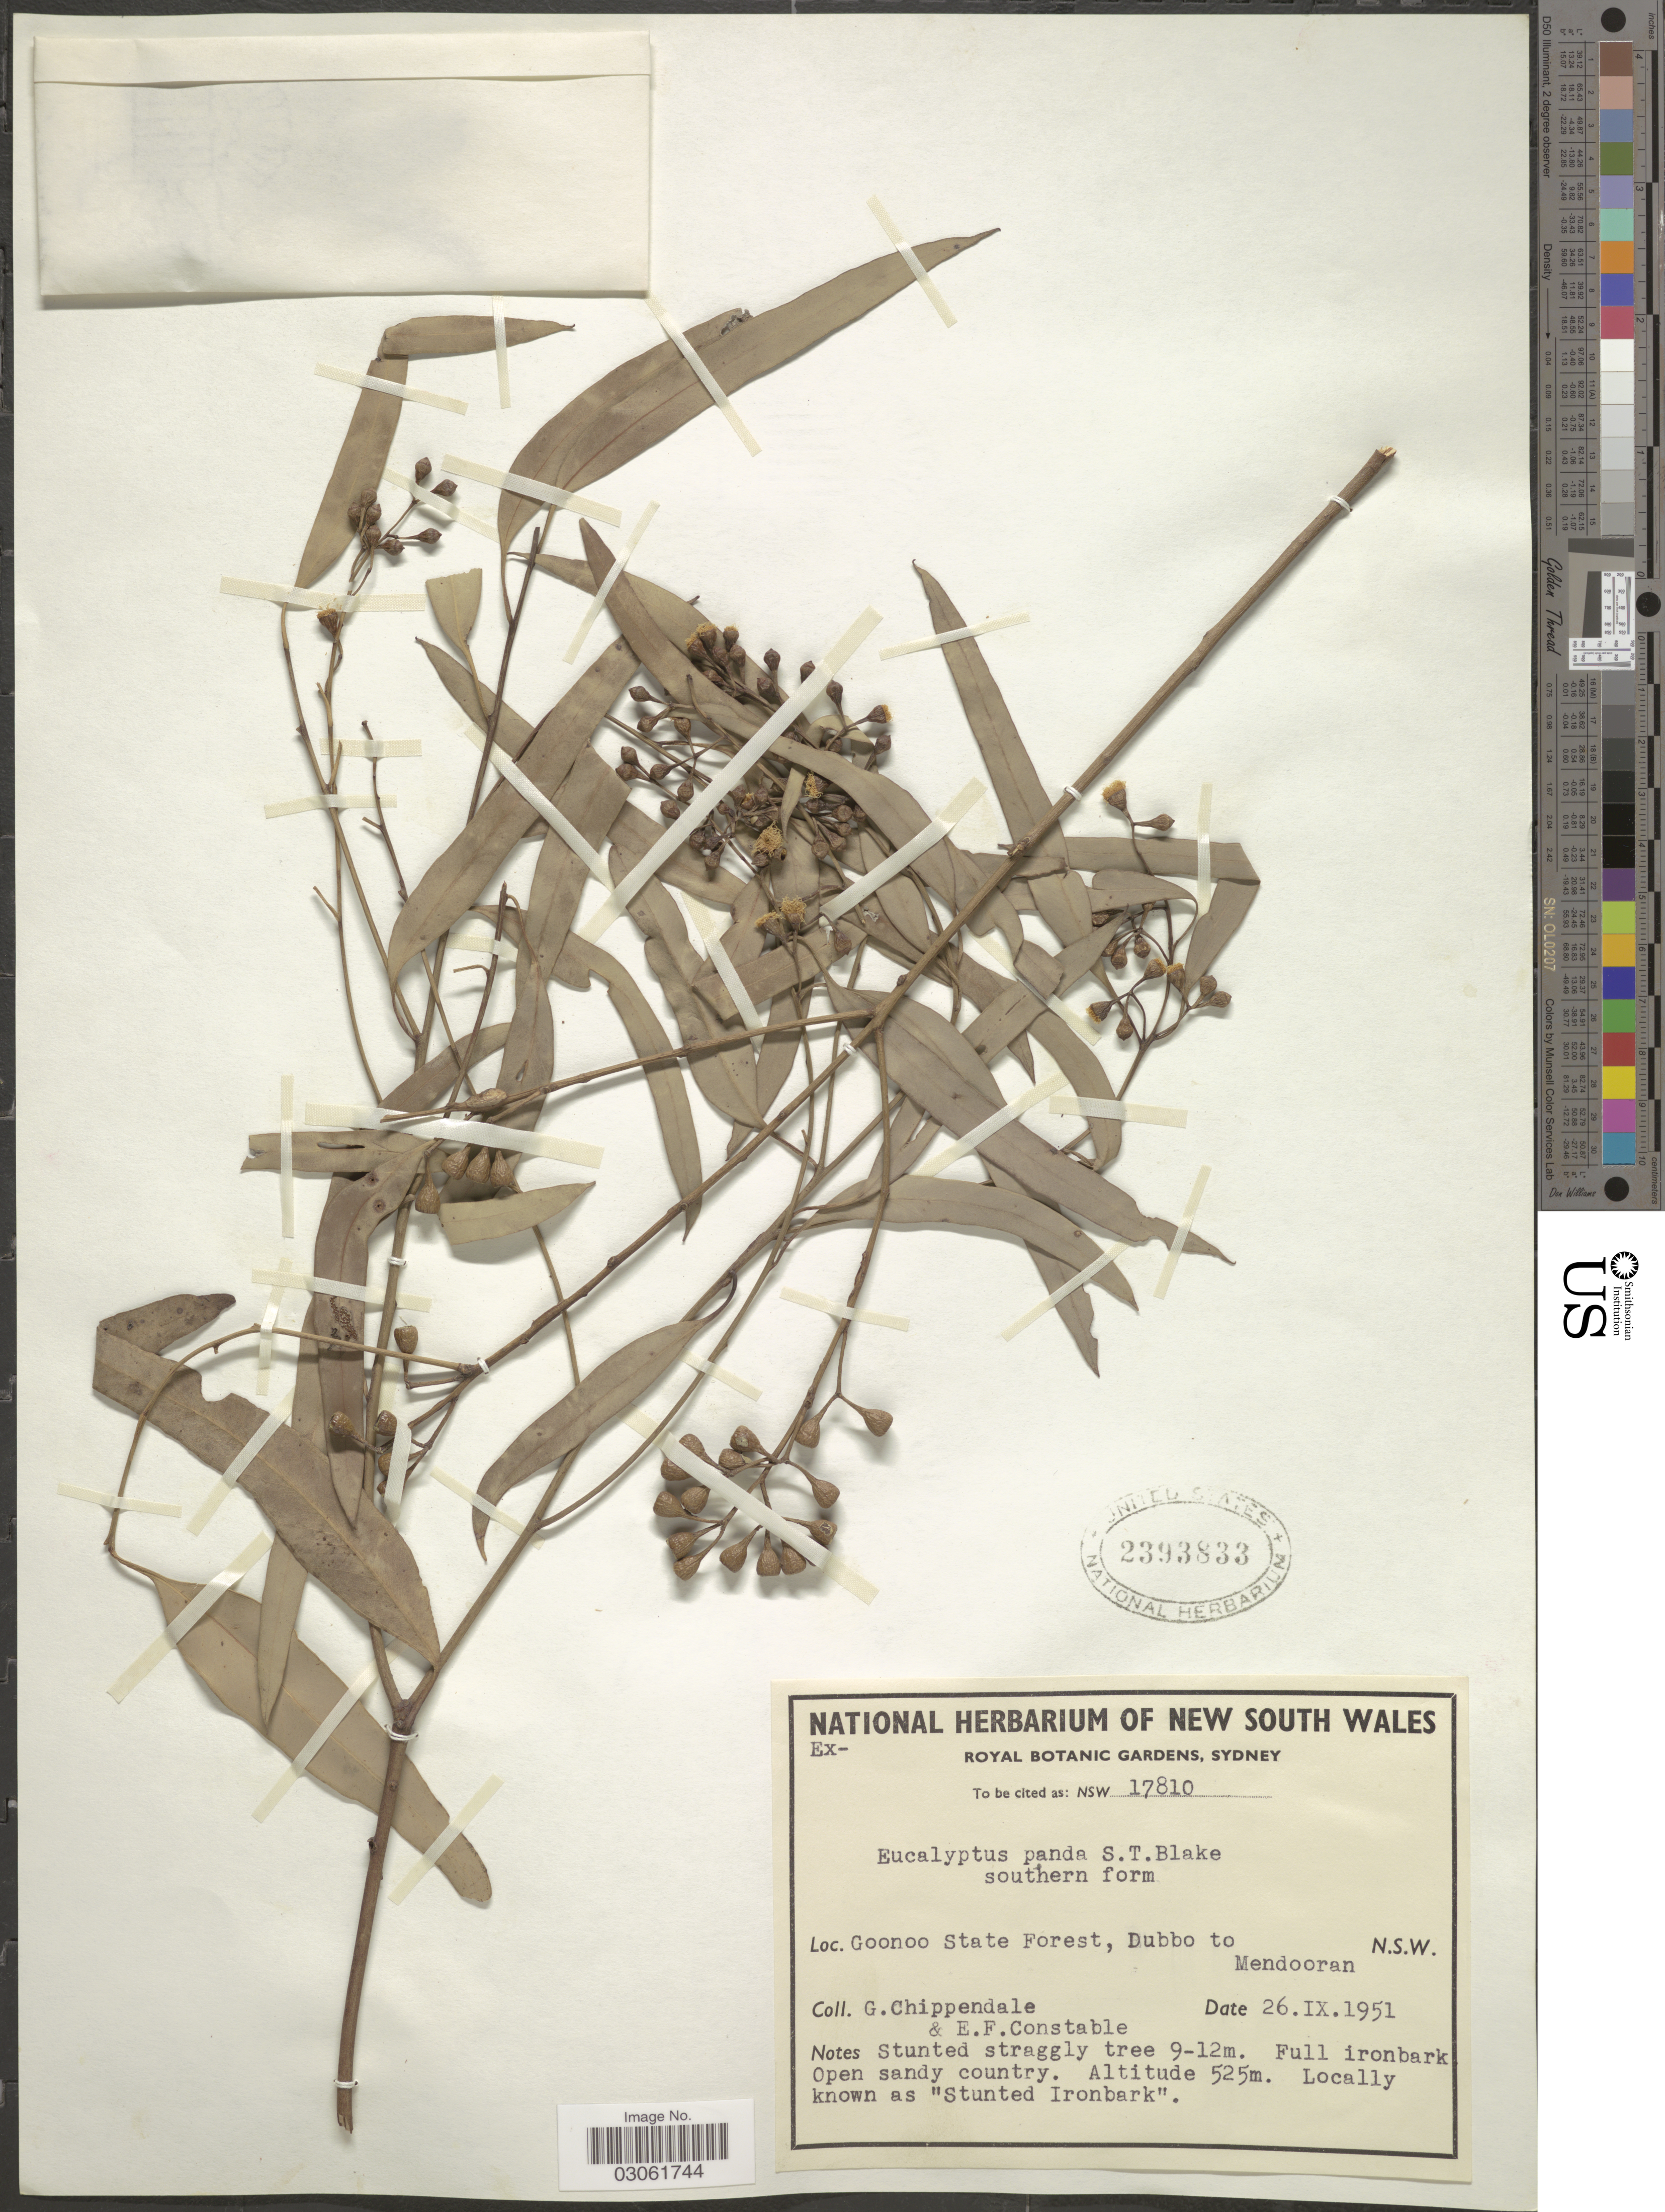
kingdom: Plantae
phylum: Tracheophyta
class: Magnoliopsida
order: Myrtales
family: Myrtaceae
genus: Eucalyptus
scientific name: Eucalyptus panda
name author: S.T. Blake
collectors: G. Chippendale & E. F. Constable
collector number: NSW 17810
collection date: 1951-09-26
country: Australia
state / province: New South Wales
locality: Goonoo State Forest, Dubbo to Mendooran.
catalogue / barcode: US 2393833